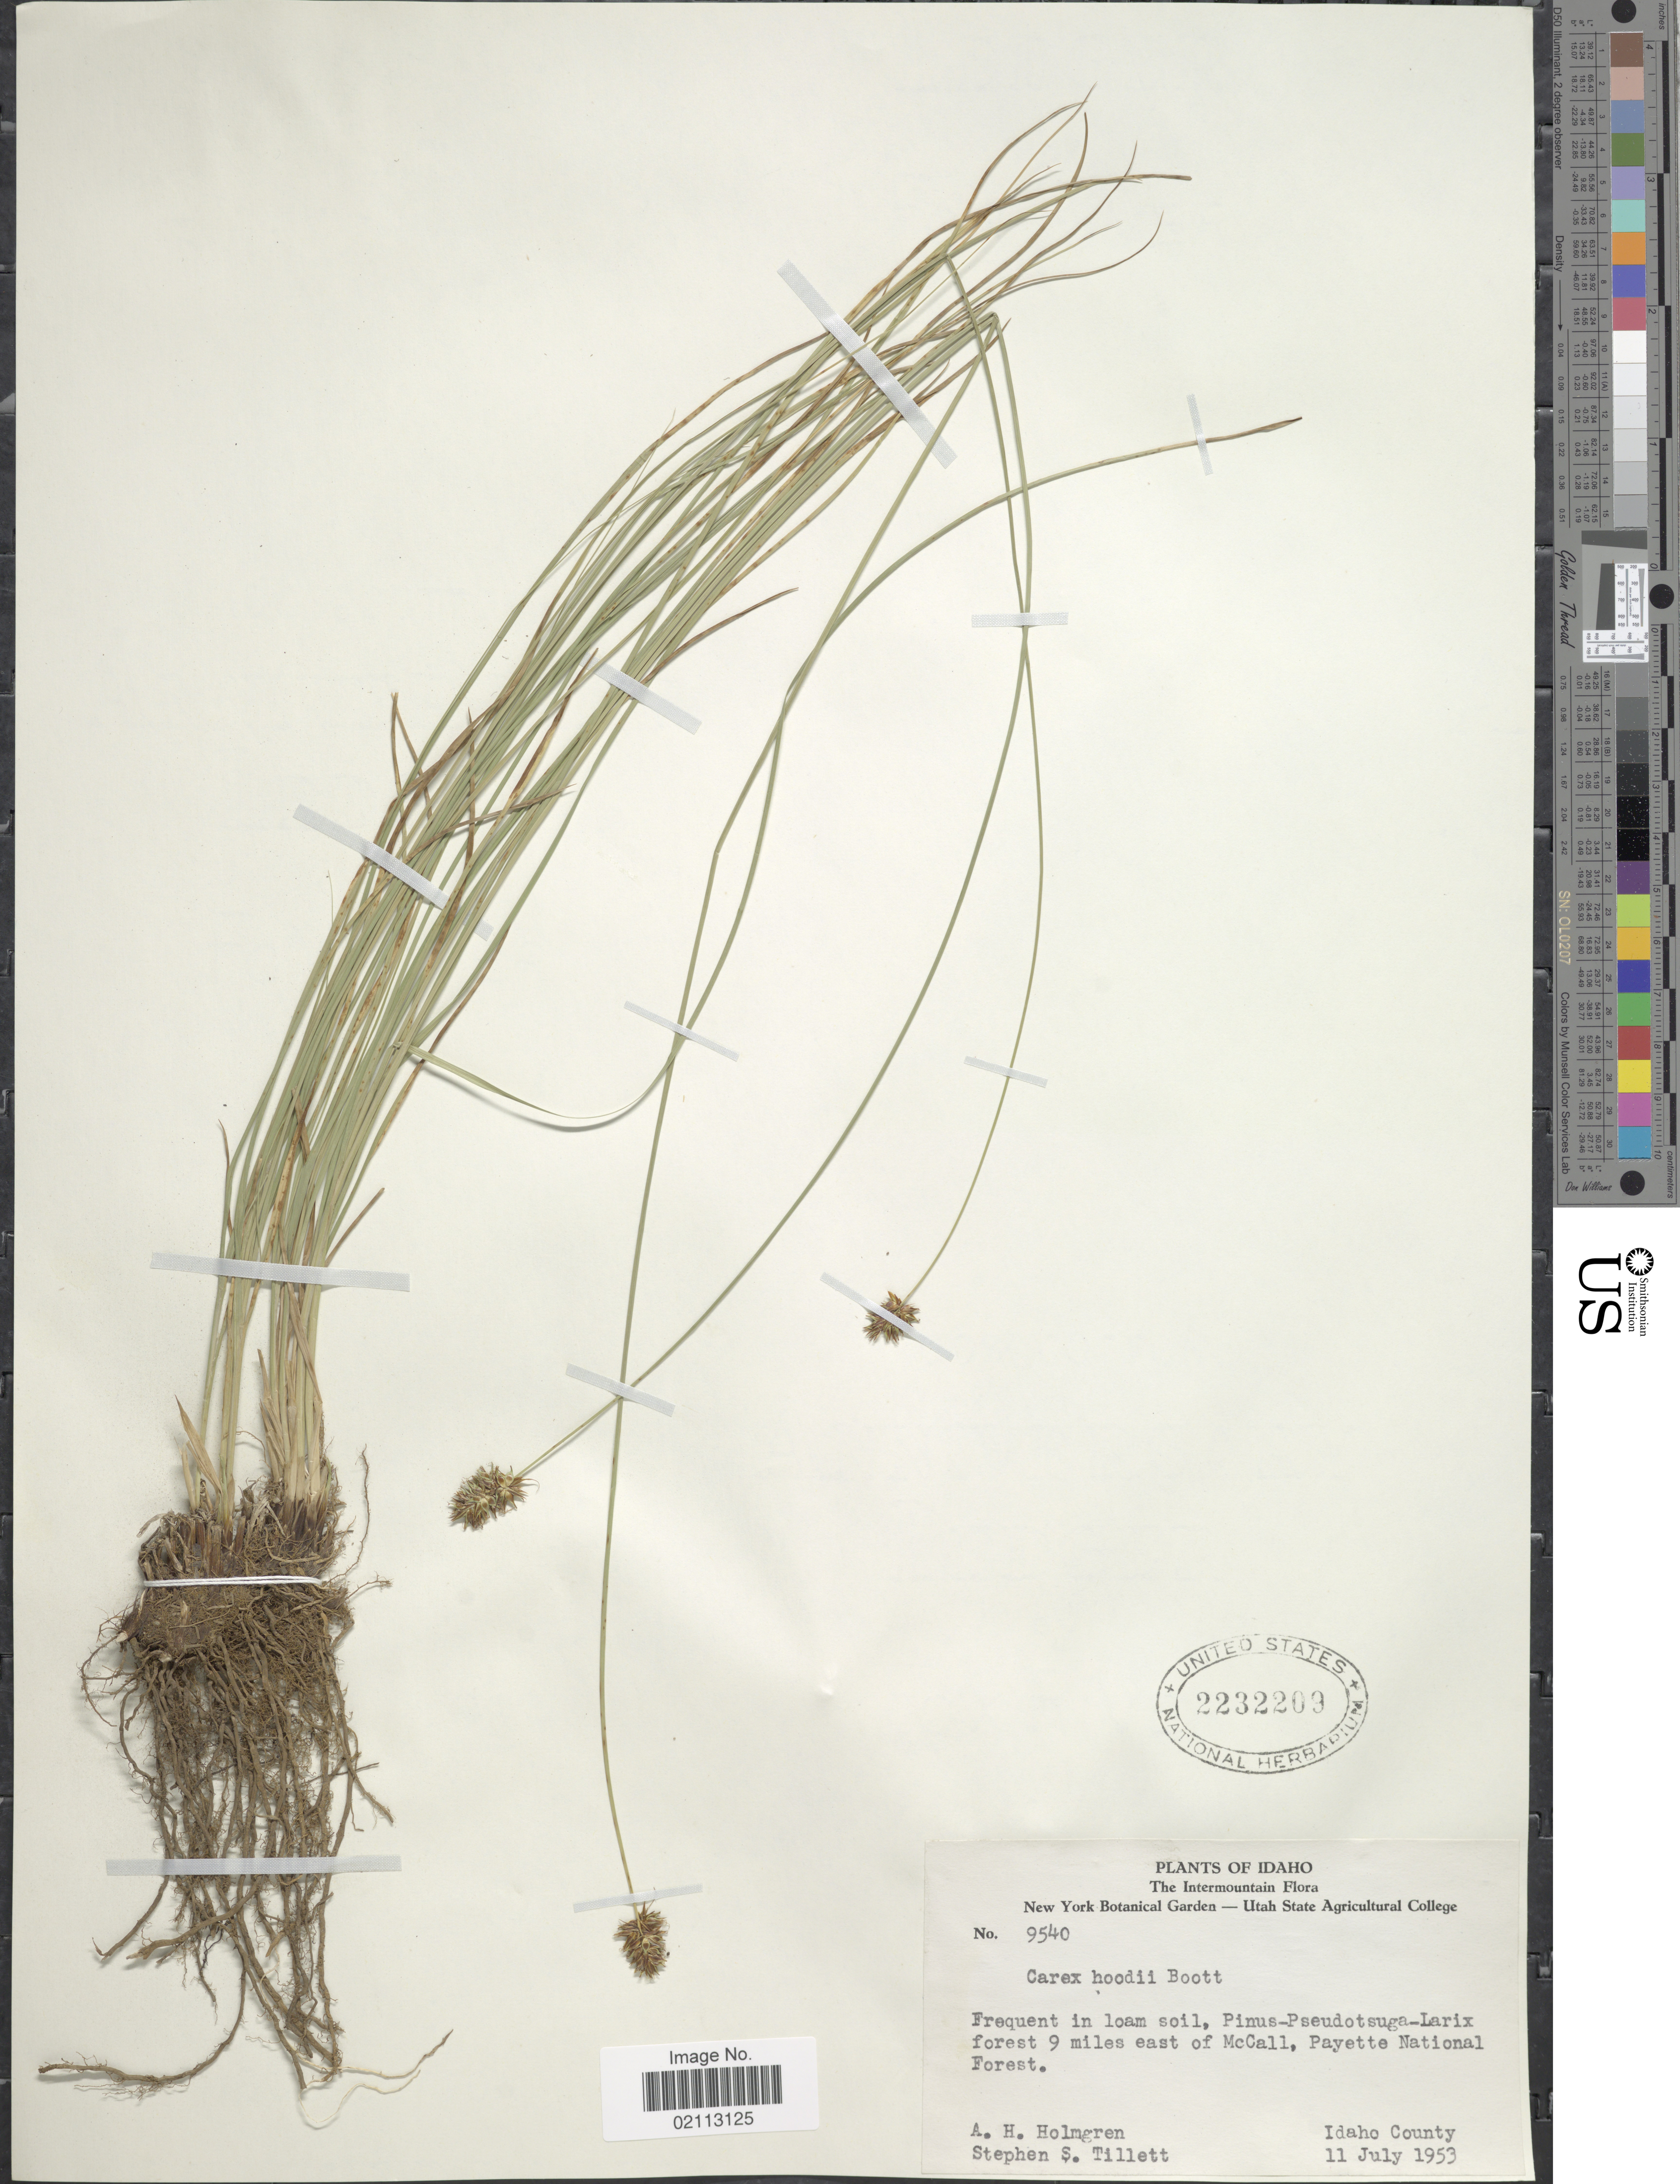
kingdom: Plantae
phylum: Tracheophyta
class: Liliopsida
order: Poales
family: Cyperaceae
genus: Carex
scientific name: Carex hoodii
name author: Boott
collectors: A. H. Holmgren & S. S. Tillett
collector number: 9540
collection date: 1953-07-11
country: United States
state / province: Idaho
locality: Forest 9 miles east of McCall, Payette National Forest. Idaho County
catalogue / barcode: US 2232209